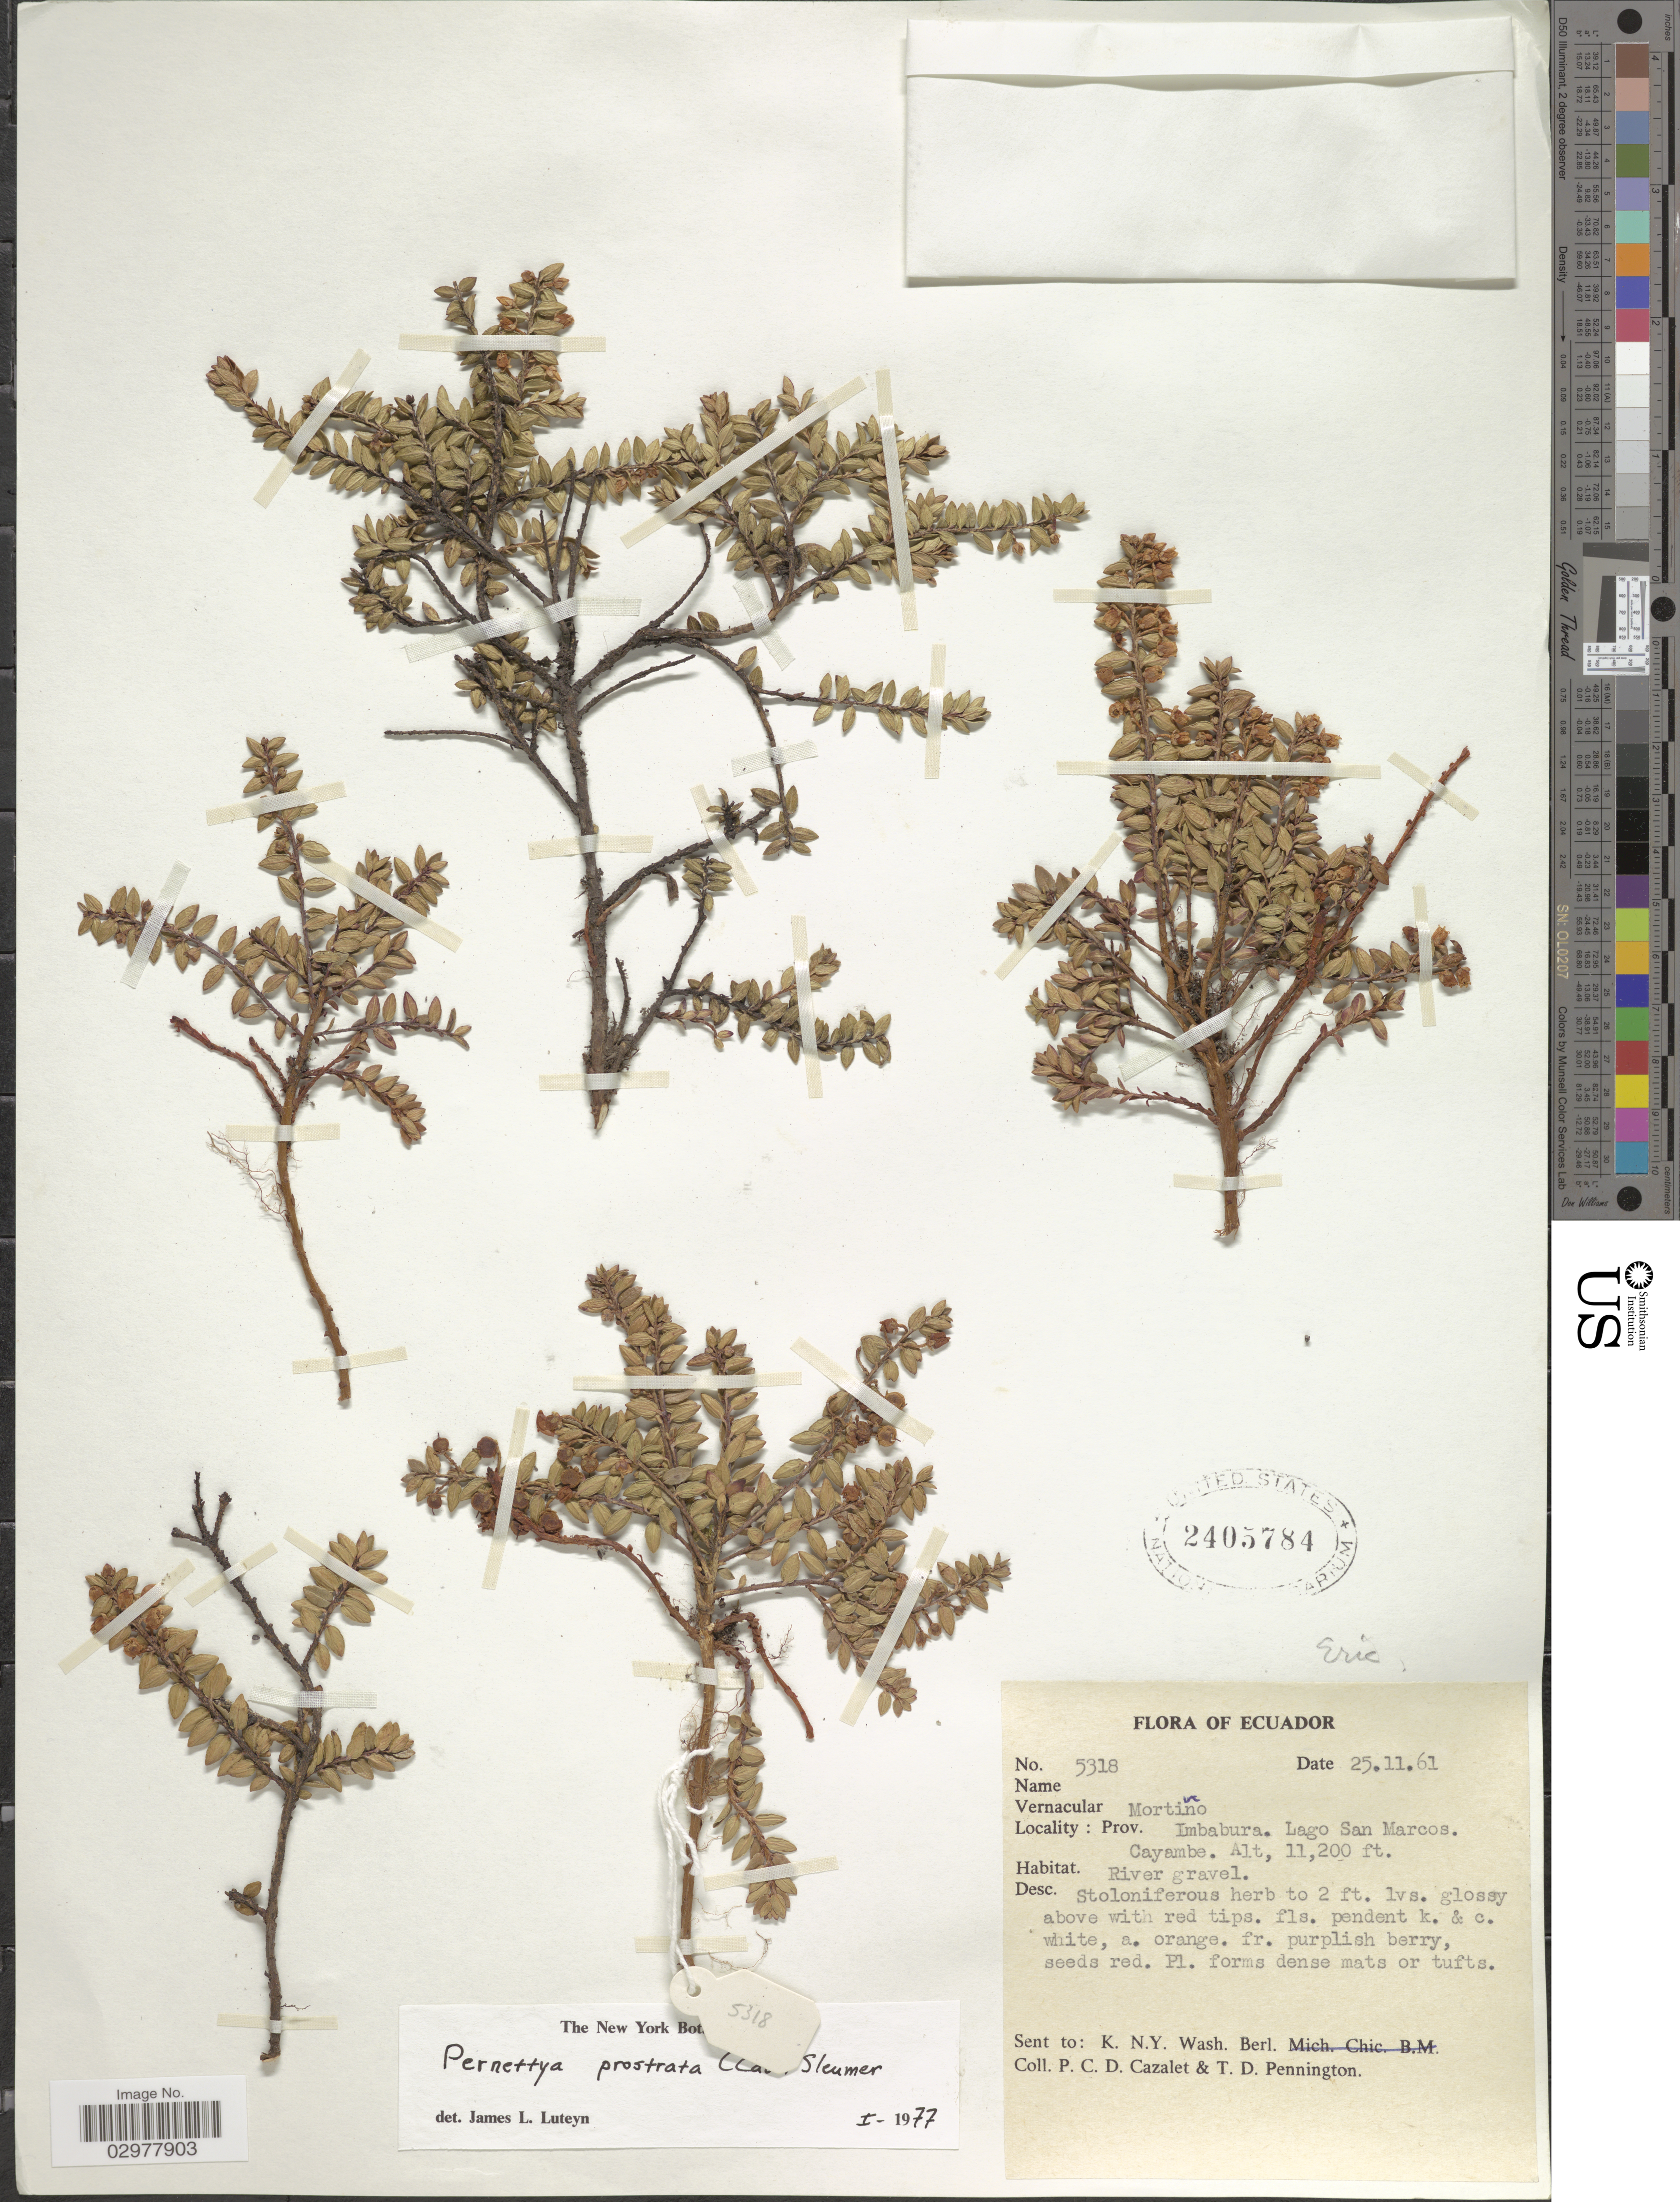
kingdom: Plantae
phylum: Tracheophyta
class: Magnoliopsida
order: Ericales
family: Ericaceae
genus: Pernettya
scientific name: Pernettya prostrata var. euprostrata Sleumer, nom. inval.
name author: Sleumer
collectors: P. C. D. Cazalet & T. D. Pennington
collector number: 5318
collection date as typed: Transcribed d/m/y: 25/11/61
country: Ecuador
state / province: Imbabura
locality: Prov. Imbabura. Lago San Marcos. Cayambe.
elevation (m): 3414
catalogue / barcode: US 2405784